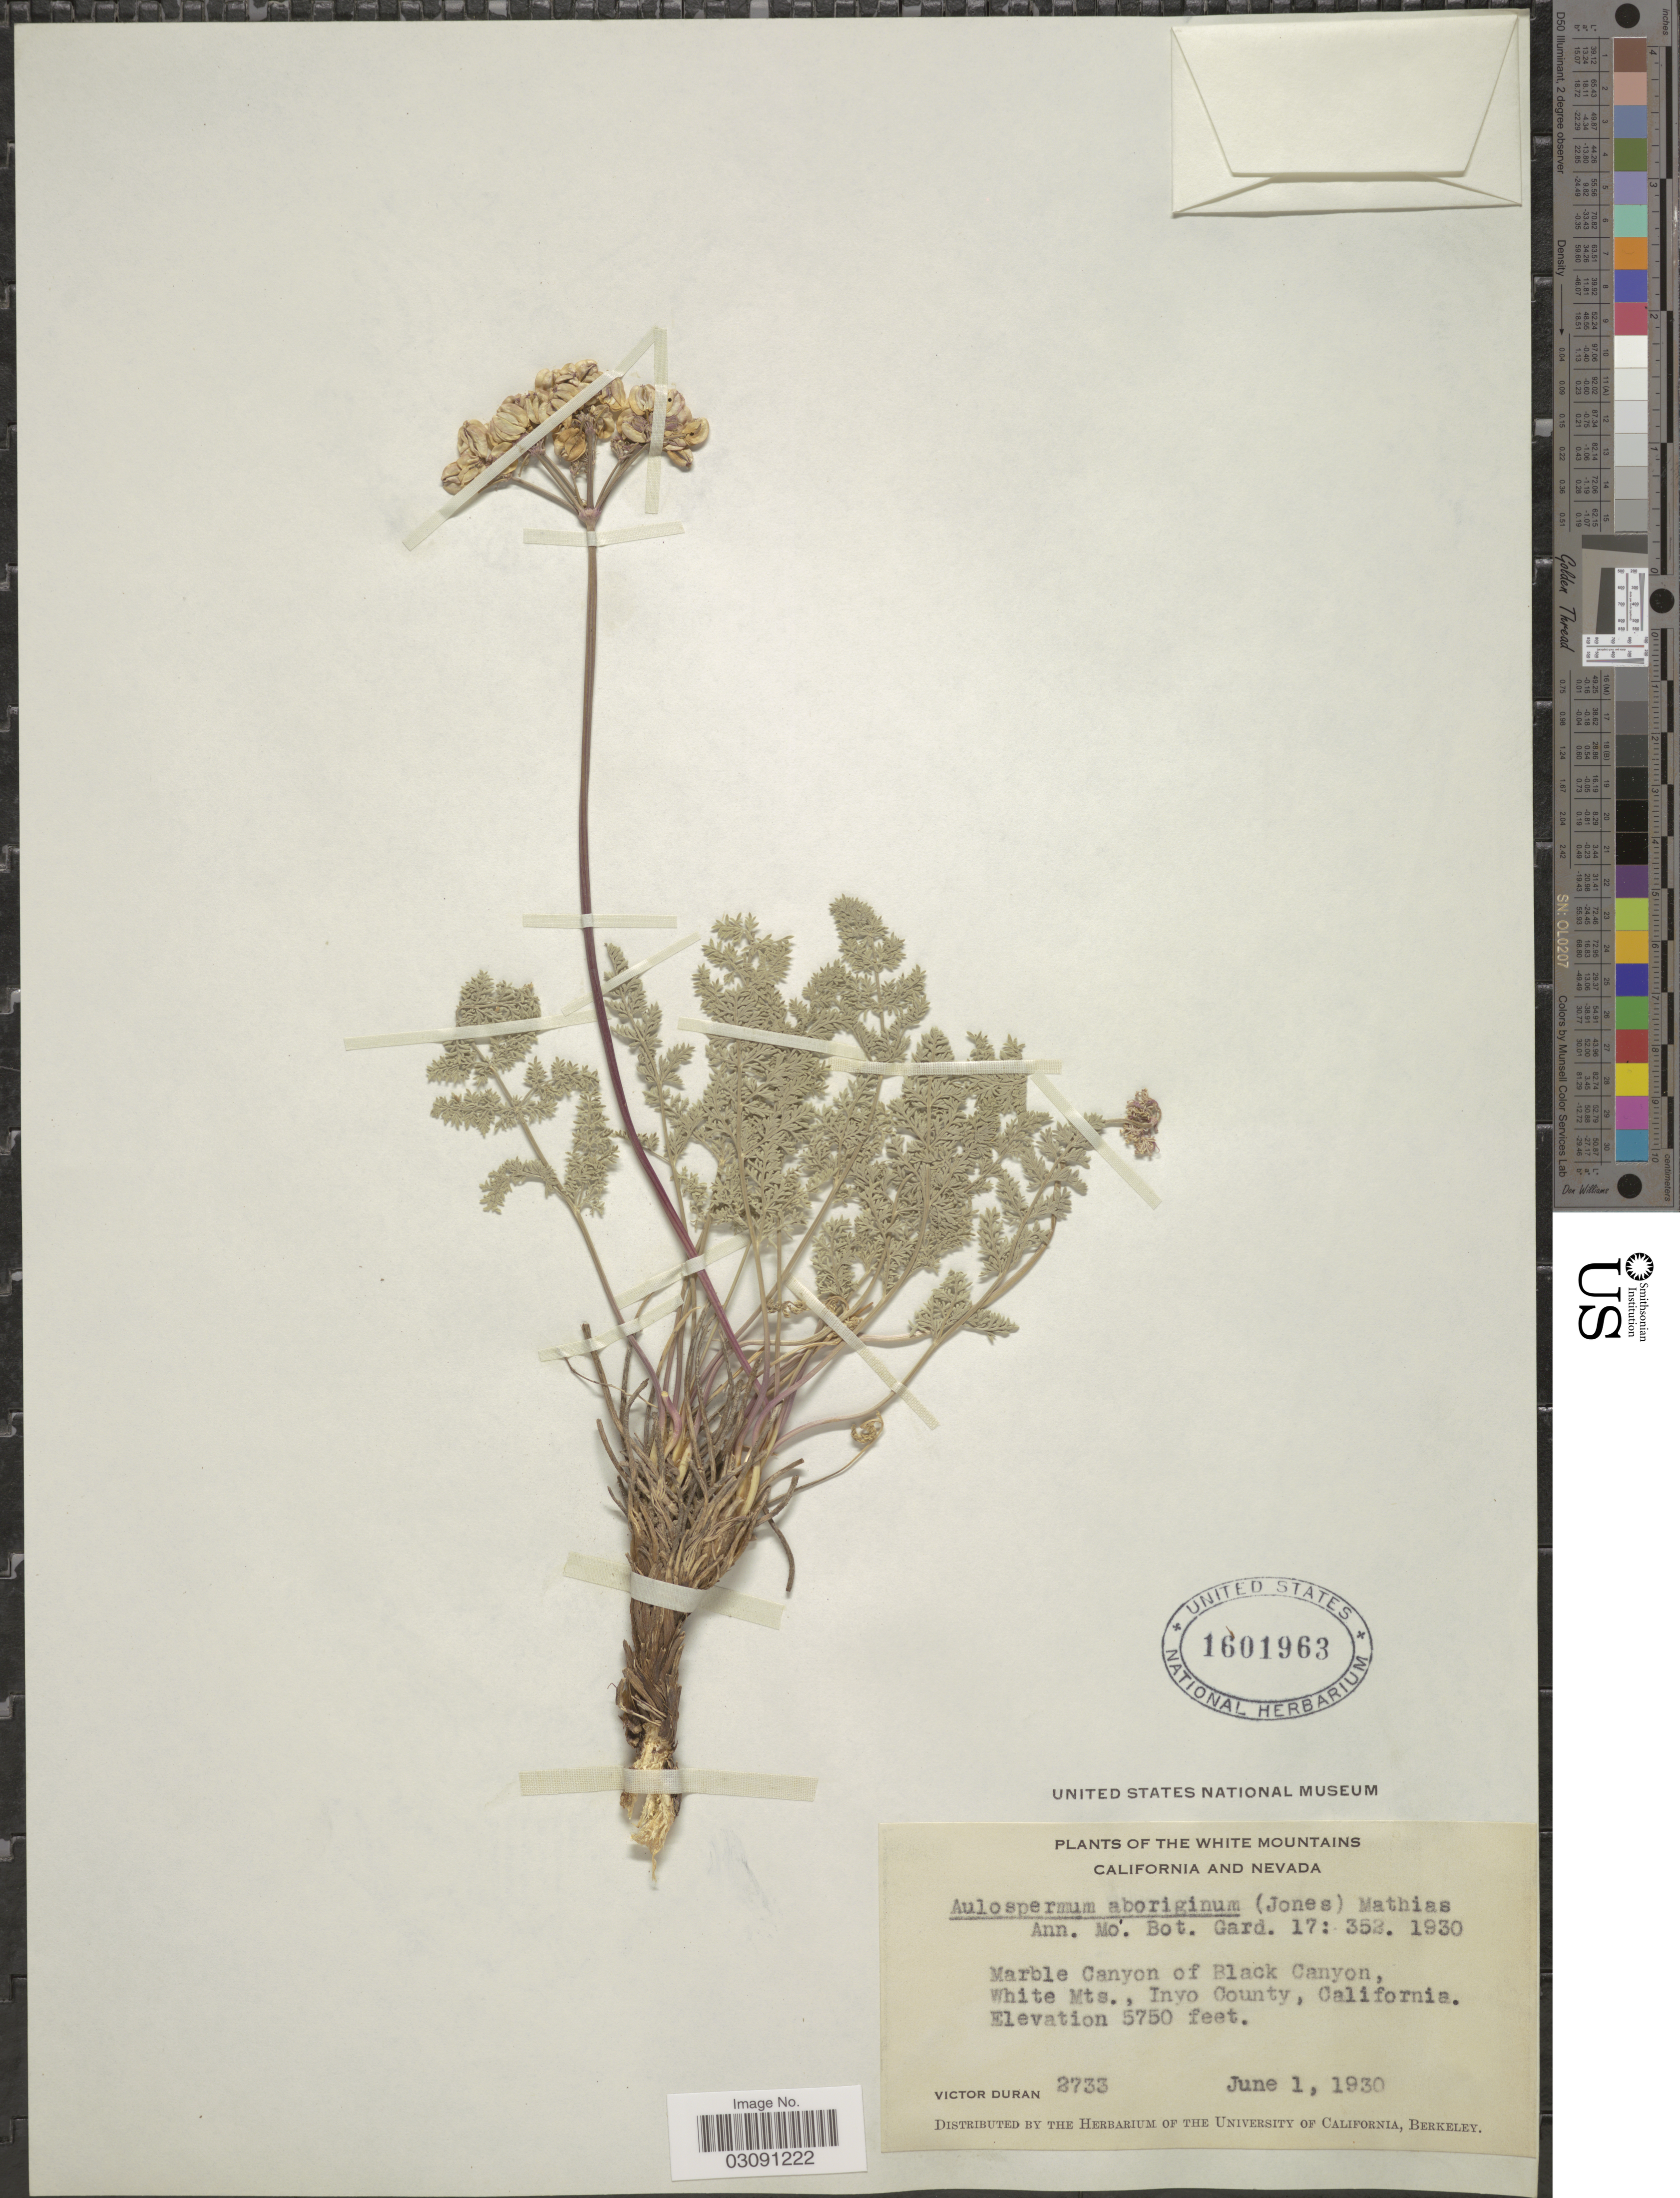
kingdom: Plantae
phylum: Tracheophyta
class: Magnoliopsida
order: Apiales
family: Apiaceae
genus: Cymopterus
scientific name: Cymopterus aboriginum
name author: M.E. Jones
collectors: V. Duran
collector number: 2733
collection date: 1930-06-01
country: United States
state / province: California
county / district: Inyo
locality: The White Mountains, Marble Canyon of Black Canyon, White Mts., Inyo County.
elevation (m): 1753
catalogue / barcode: US 1601963